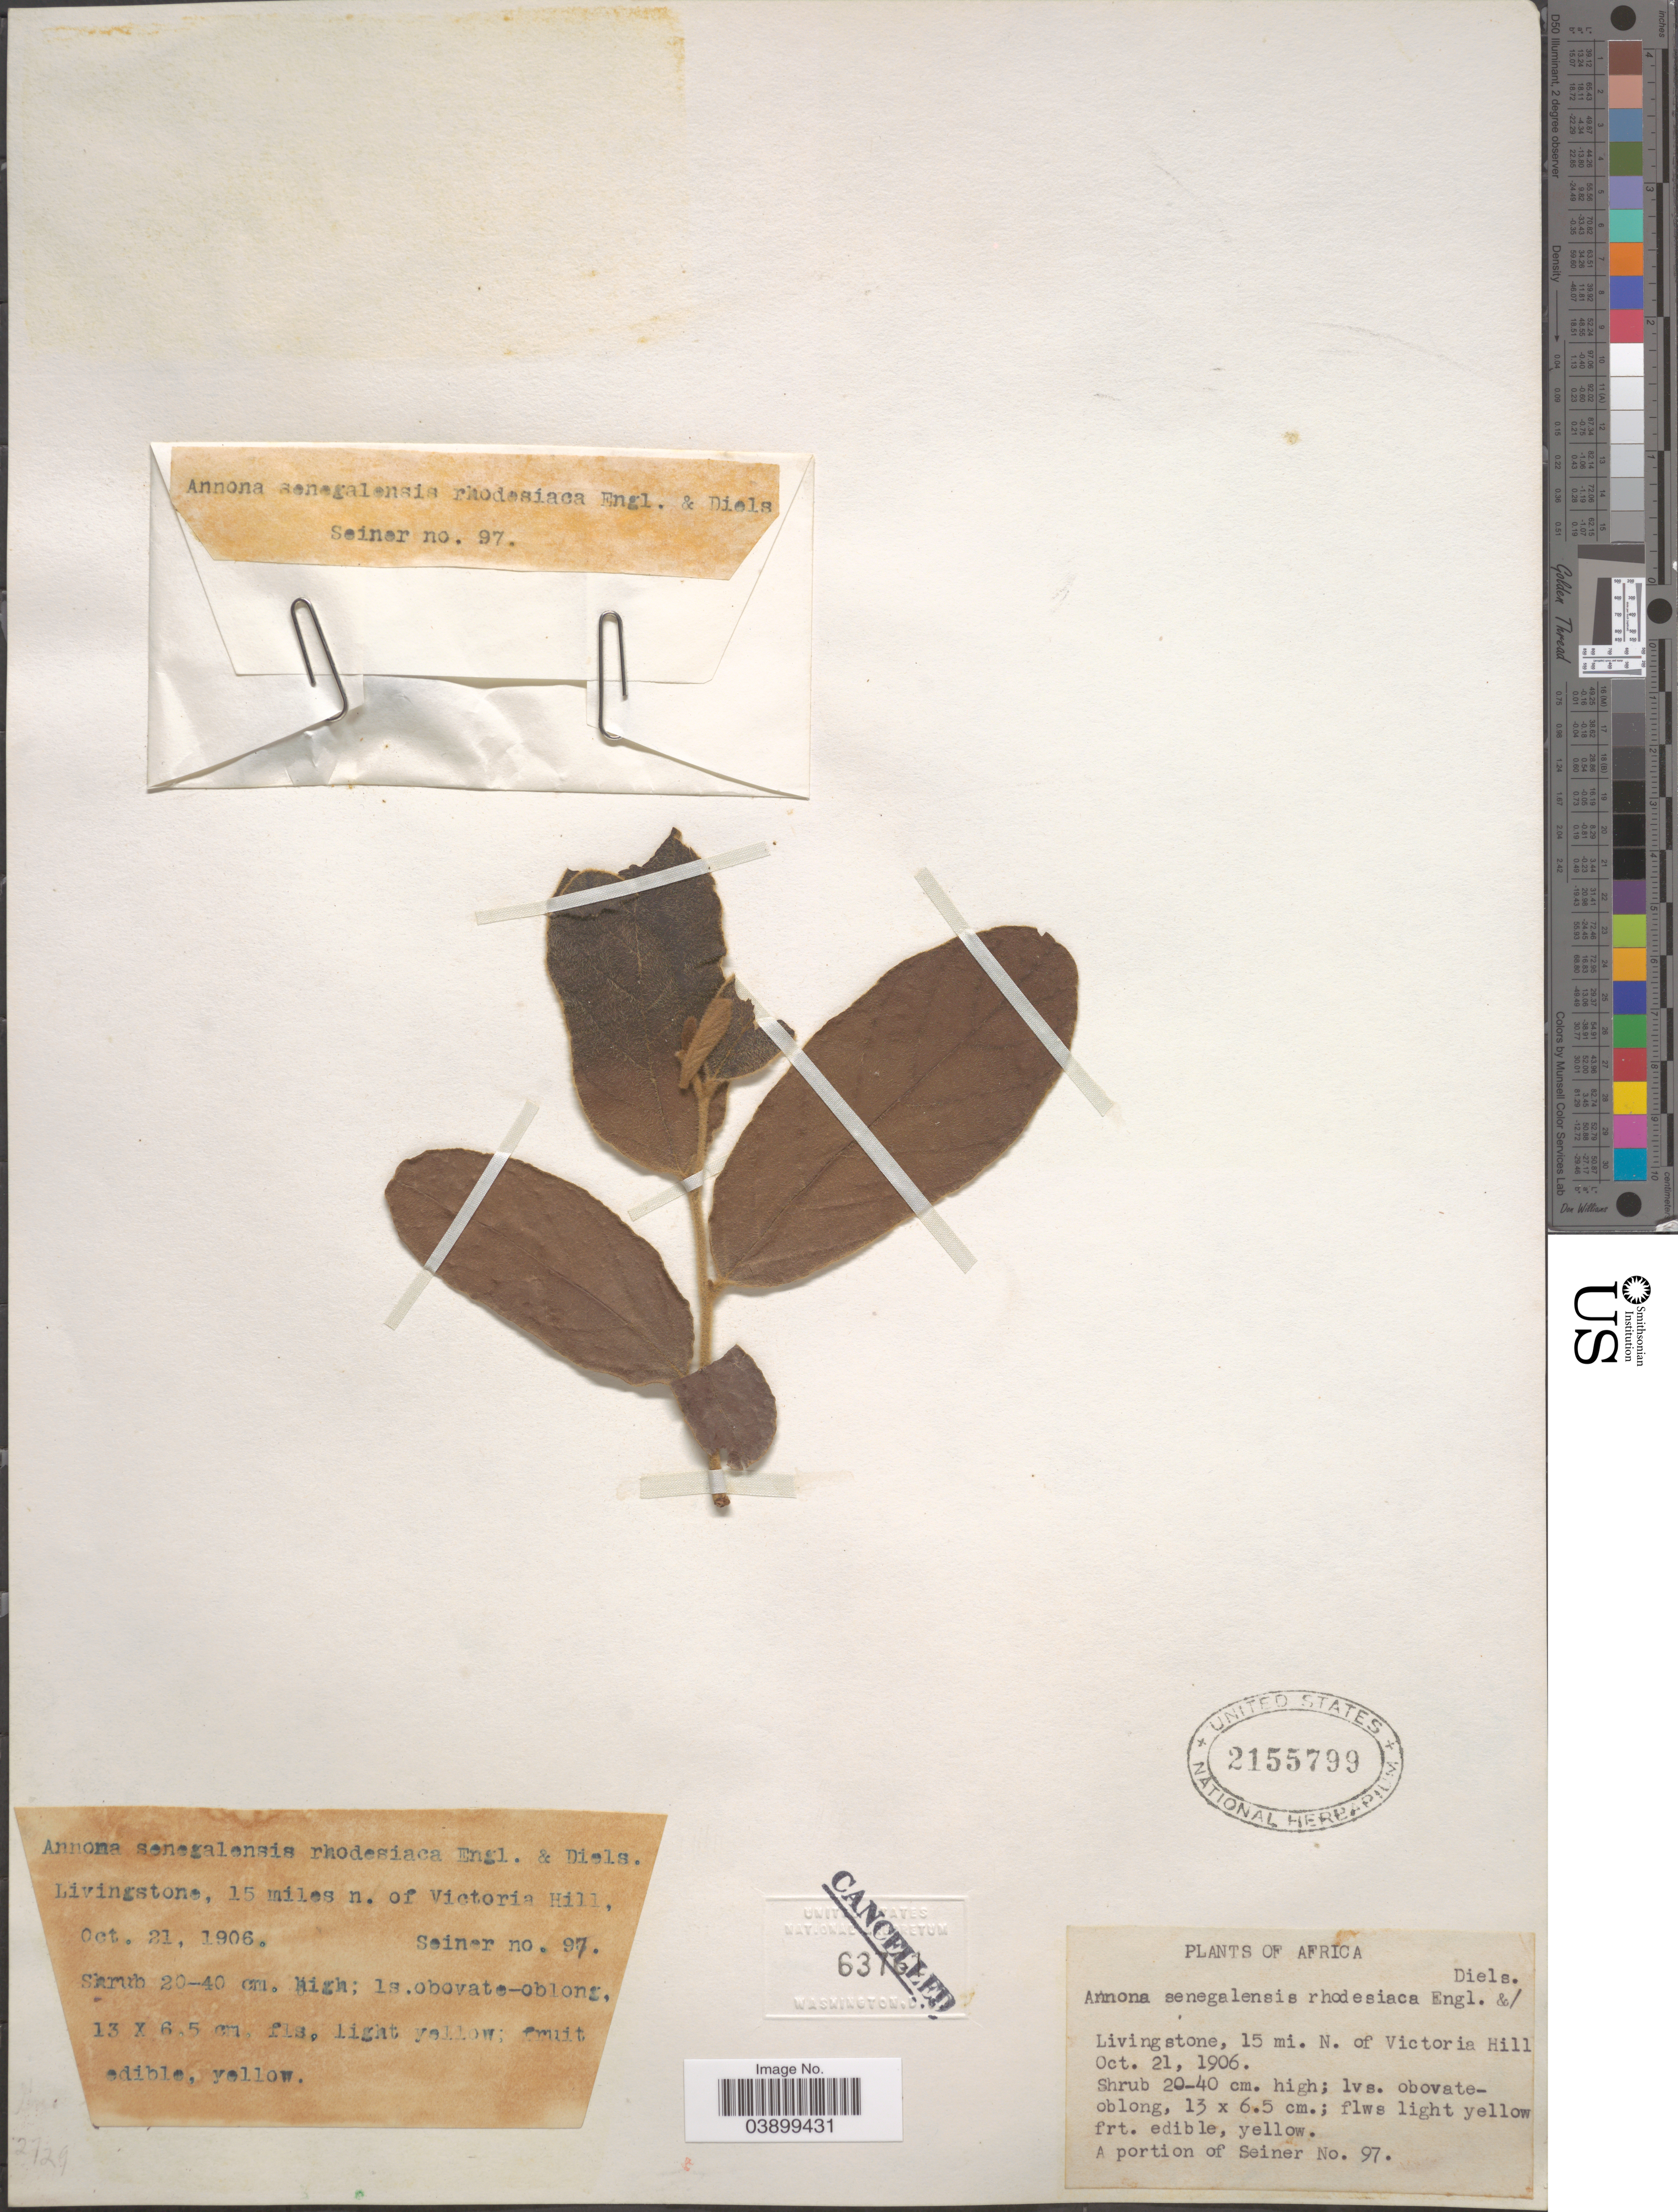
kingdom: Plantae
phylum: Tracheophyta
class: Magnoliopsida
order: Magnoliales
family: Annonaceae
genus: Annona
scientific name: Annona senegalensis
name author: Pers.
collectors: Seiner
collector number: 97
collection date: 1906-10-21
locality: Livingstone, 15 mi. N. of Victoria Hill. Africa.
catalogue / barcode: US 2155799